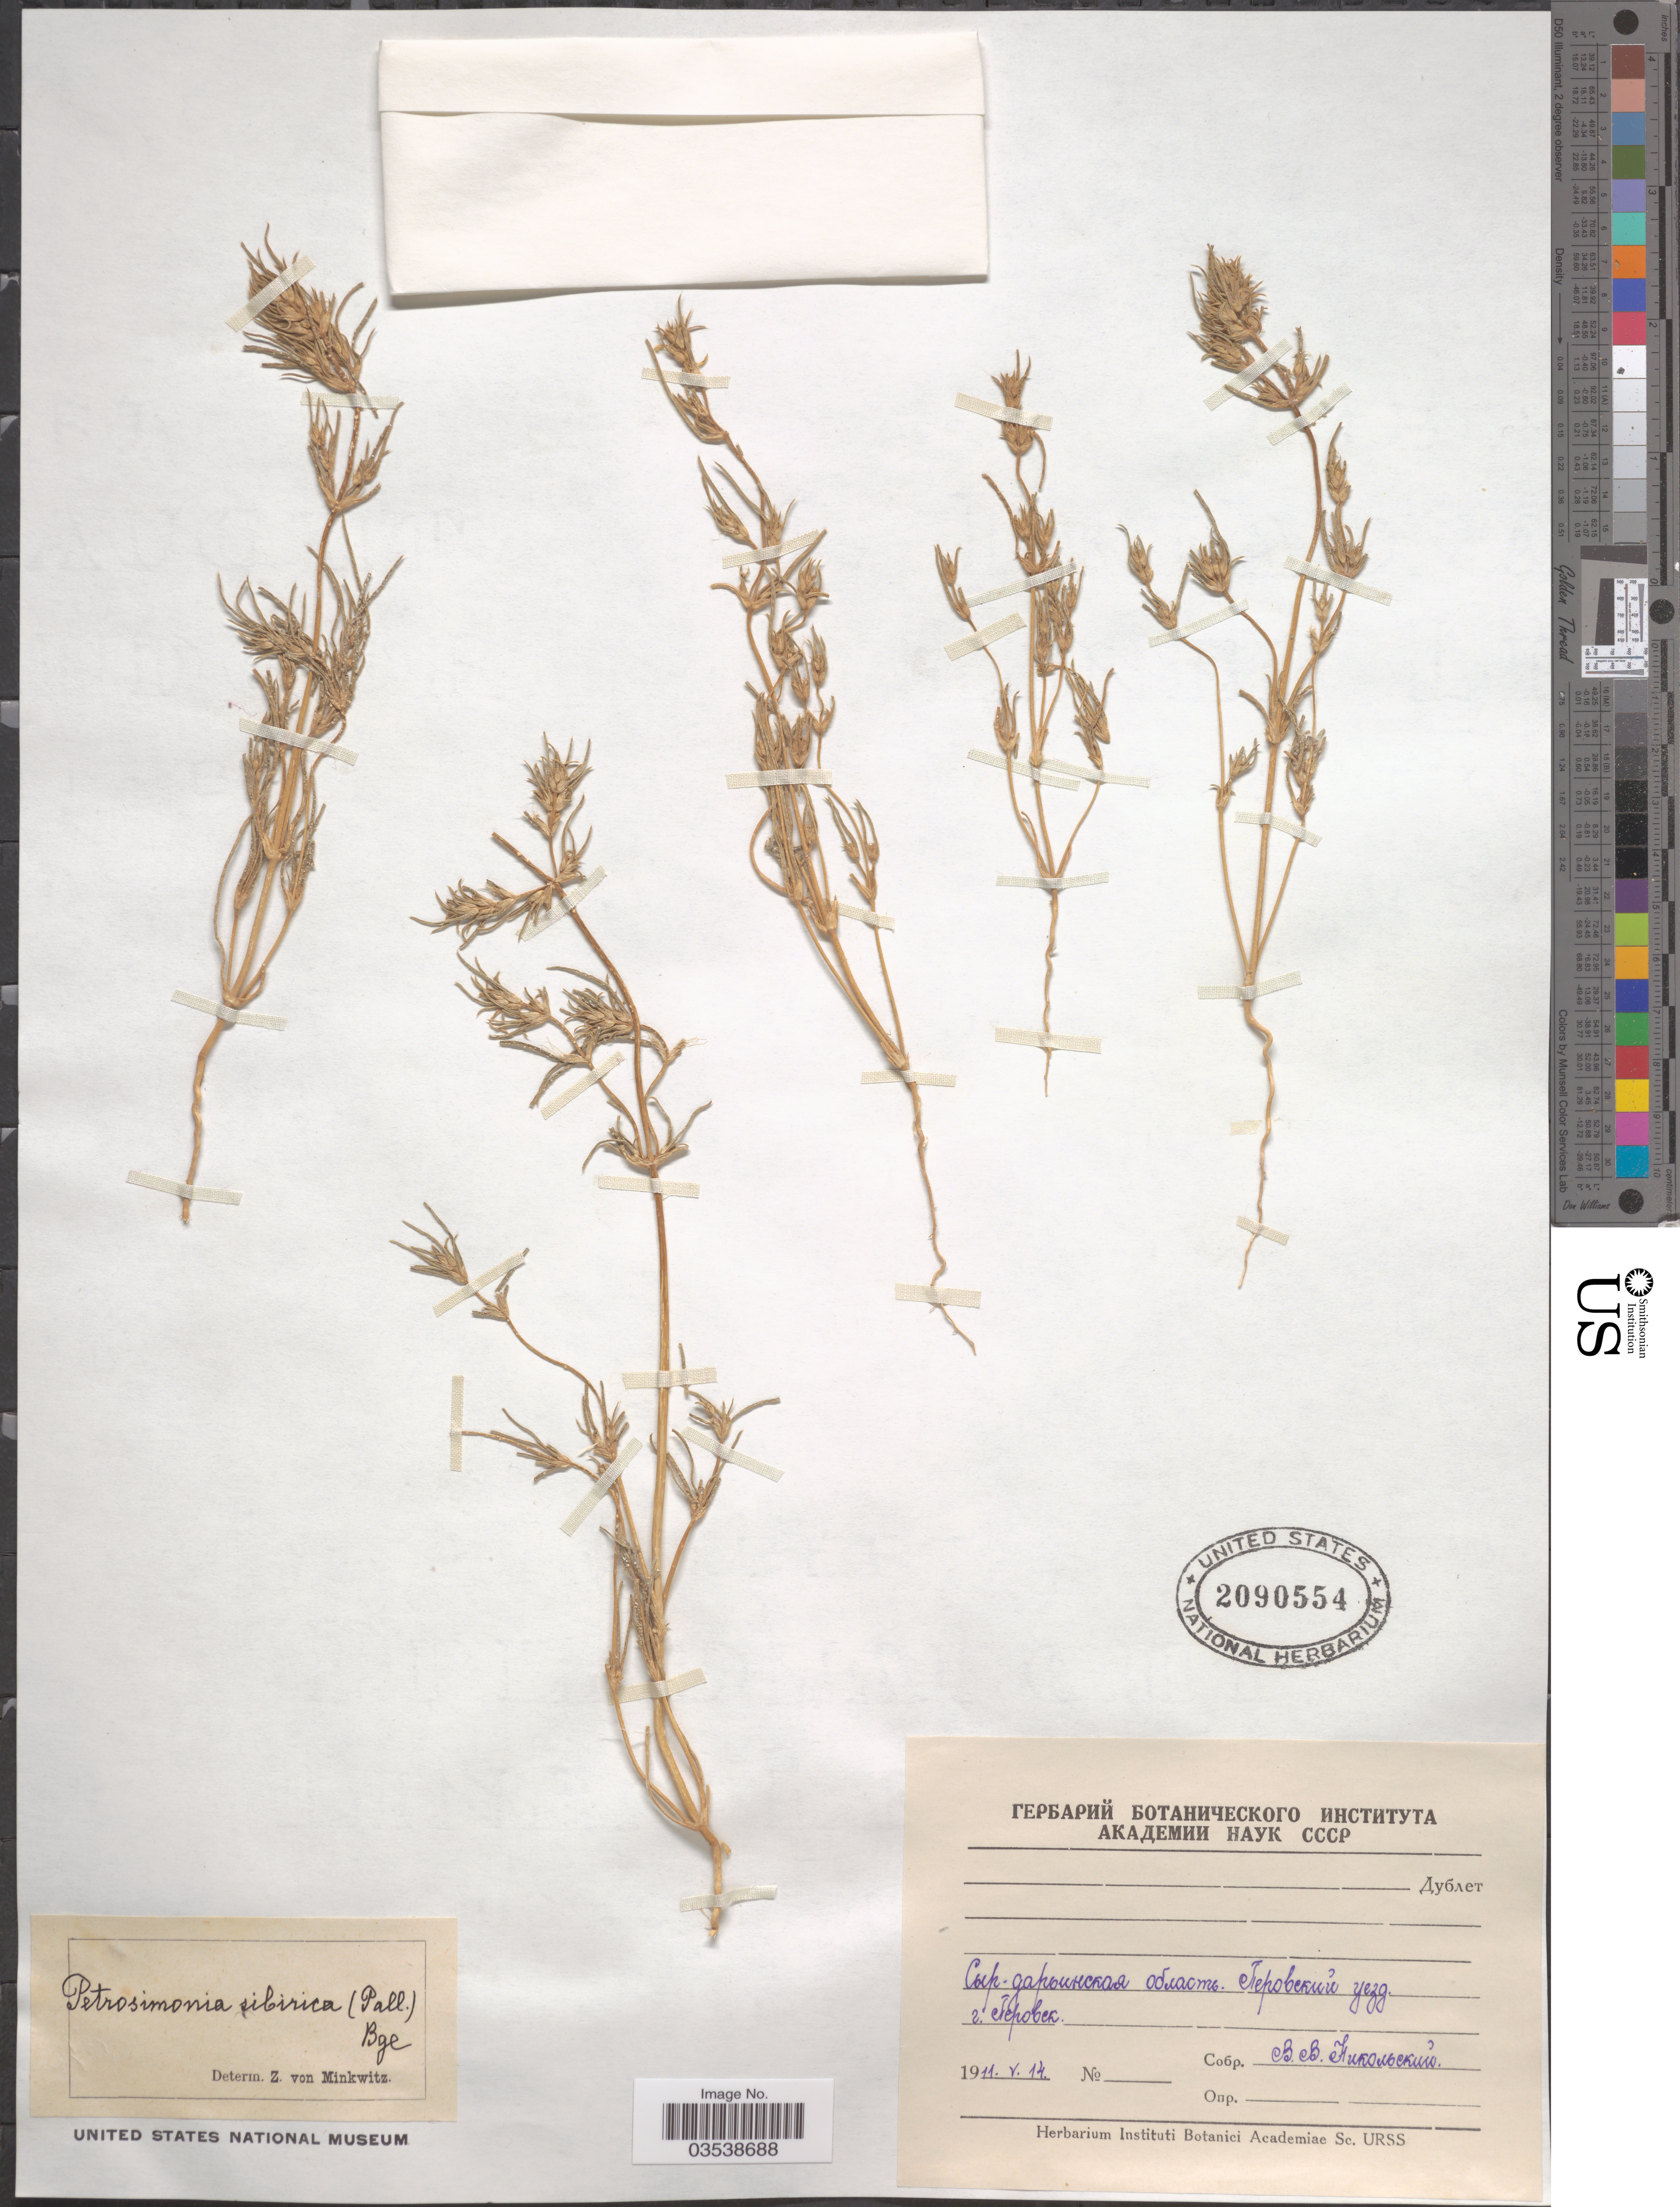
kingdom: Plantae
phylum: Tracheophyta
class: Magnoliopsida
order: Caryophyllales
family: Amaranthaceae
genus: Petrosimonia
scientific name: Petrosimonia sibirica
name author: (Pall.) Bunge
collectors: V. Nikolskiy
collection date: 1911-05-14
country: Kazakhstan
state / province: Qyzylorda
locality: Perovsk (now city Qyzylorda).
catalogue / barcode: US 2090554